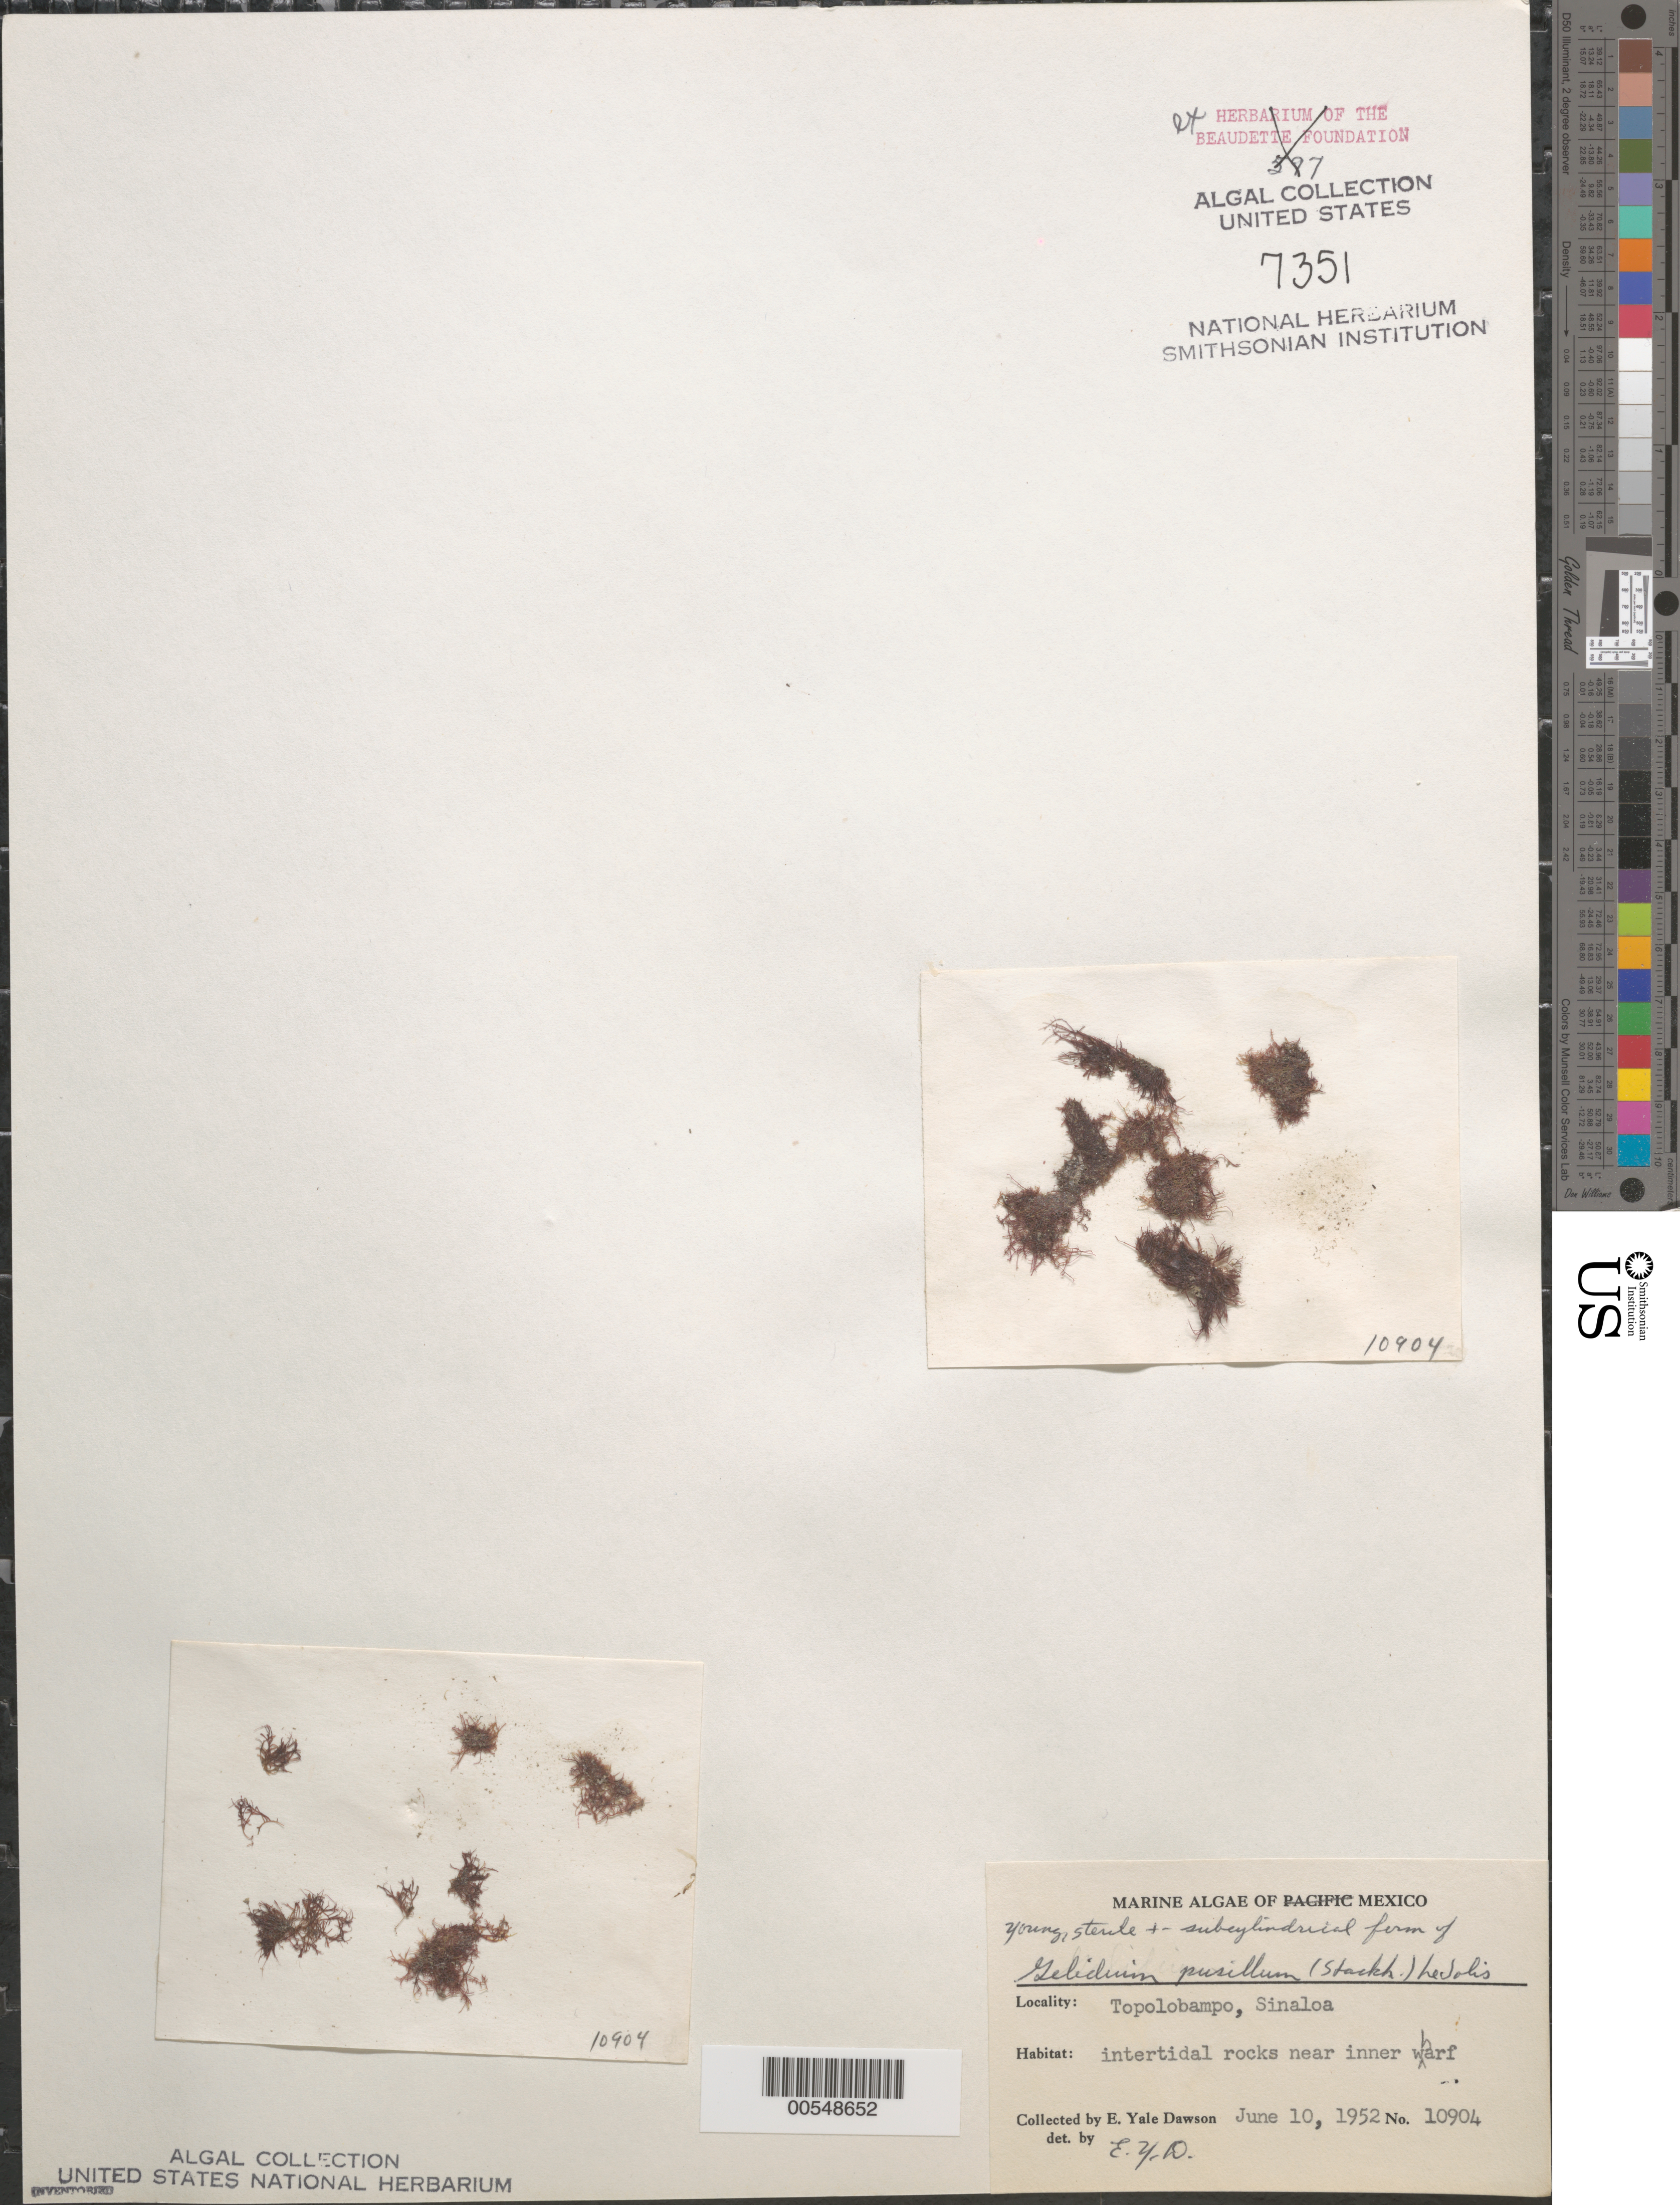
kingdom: Plantae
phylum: Rhodophyta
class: Florideophyceae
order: Gelidiales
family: Gelidiaceae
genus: Gelidium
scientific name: Gelidium pusillum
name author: (Stackh.) Le Jol.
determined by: Dawson, E. Y.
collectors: E. Y. Dawson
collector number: EYD 10904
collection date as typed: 10 Jun 1952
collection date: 1952-06-10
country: Mexico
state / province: Sinaloa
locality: Topolobampo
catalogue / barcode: US 7351